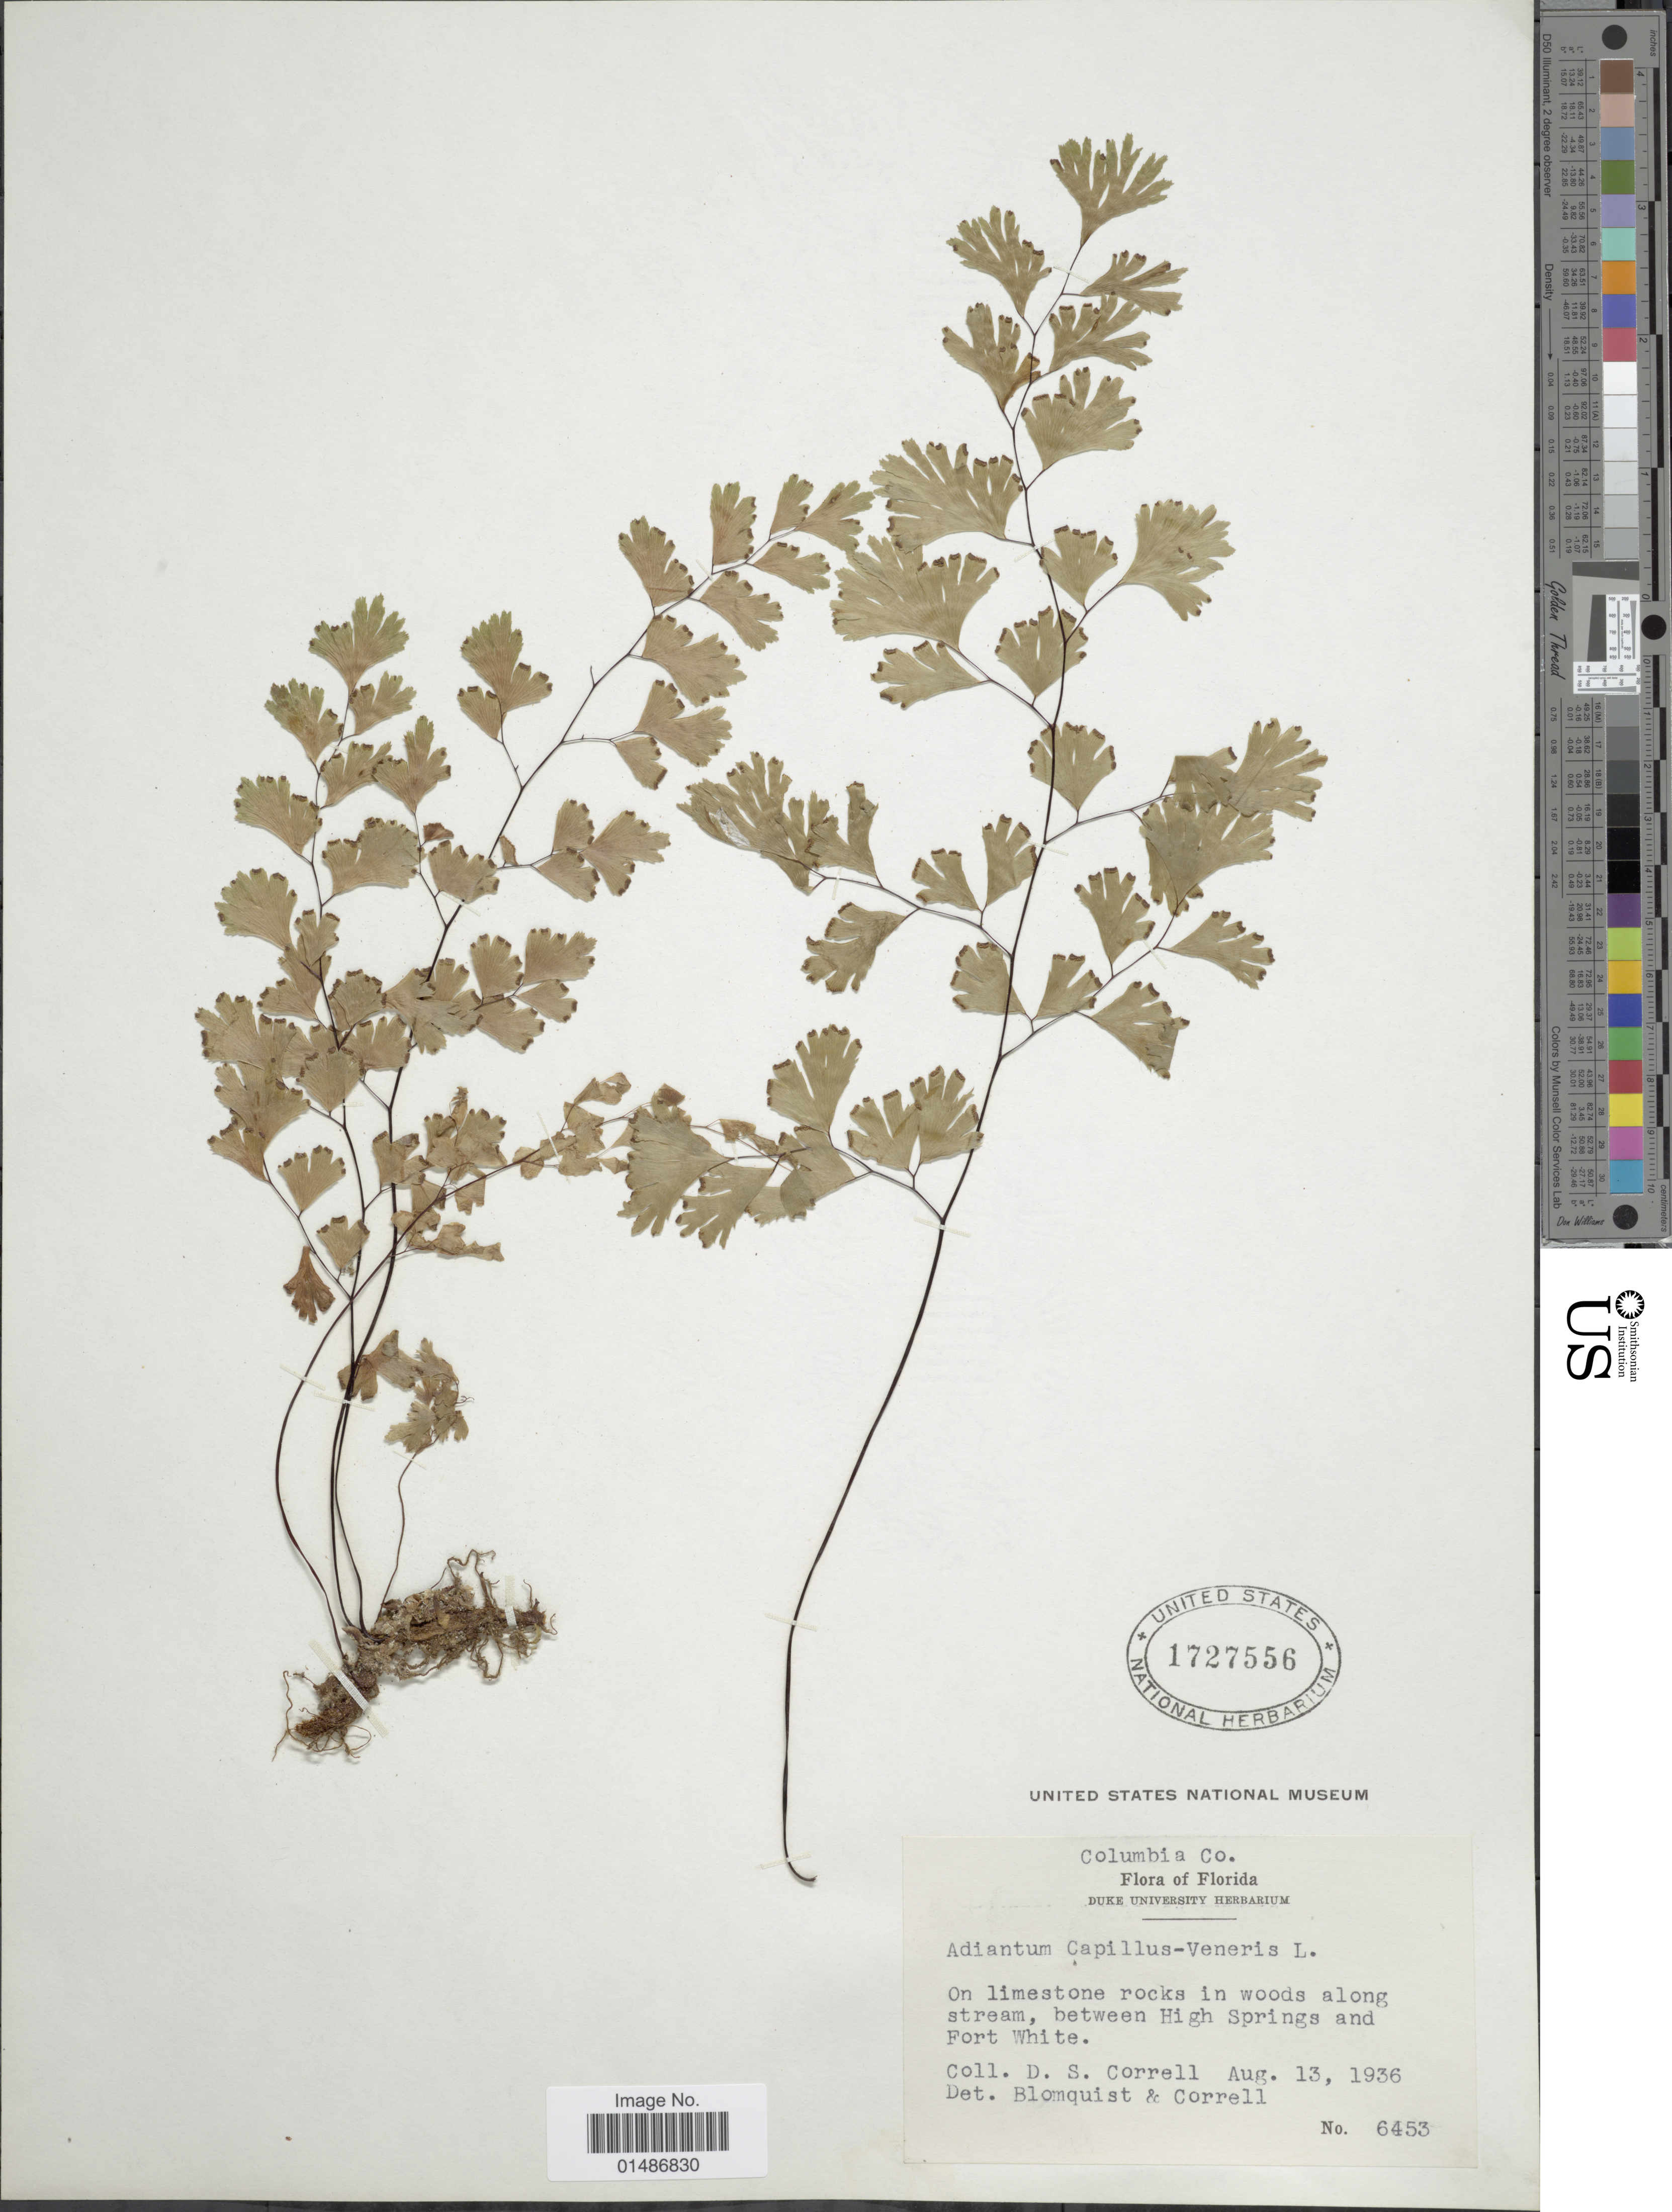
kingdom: Plantae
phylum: Tracheophyta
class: Polypodiopsida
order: Polypodiales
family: Pteridaceae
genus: Adiantum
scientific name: Adiantum capillus-veneris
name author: L.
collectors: D. S. Correll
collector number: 6453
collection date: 1936-08-13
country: United States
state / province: Florida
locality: Columbia Co. On limestone rocks in woods along stream, between High Springs and Fort White.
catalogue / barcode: US 1727556